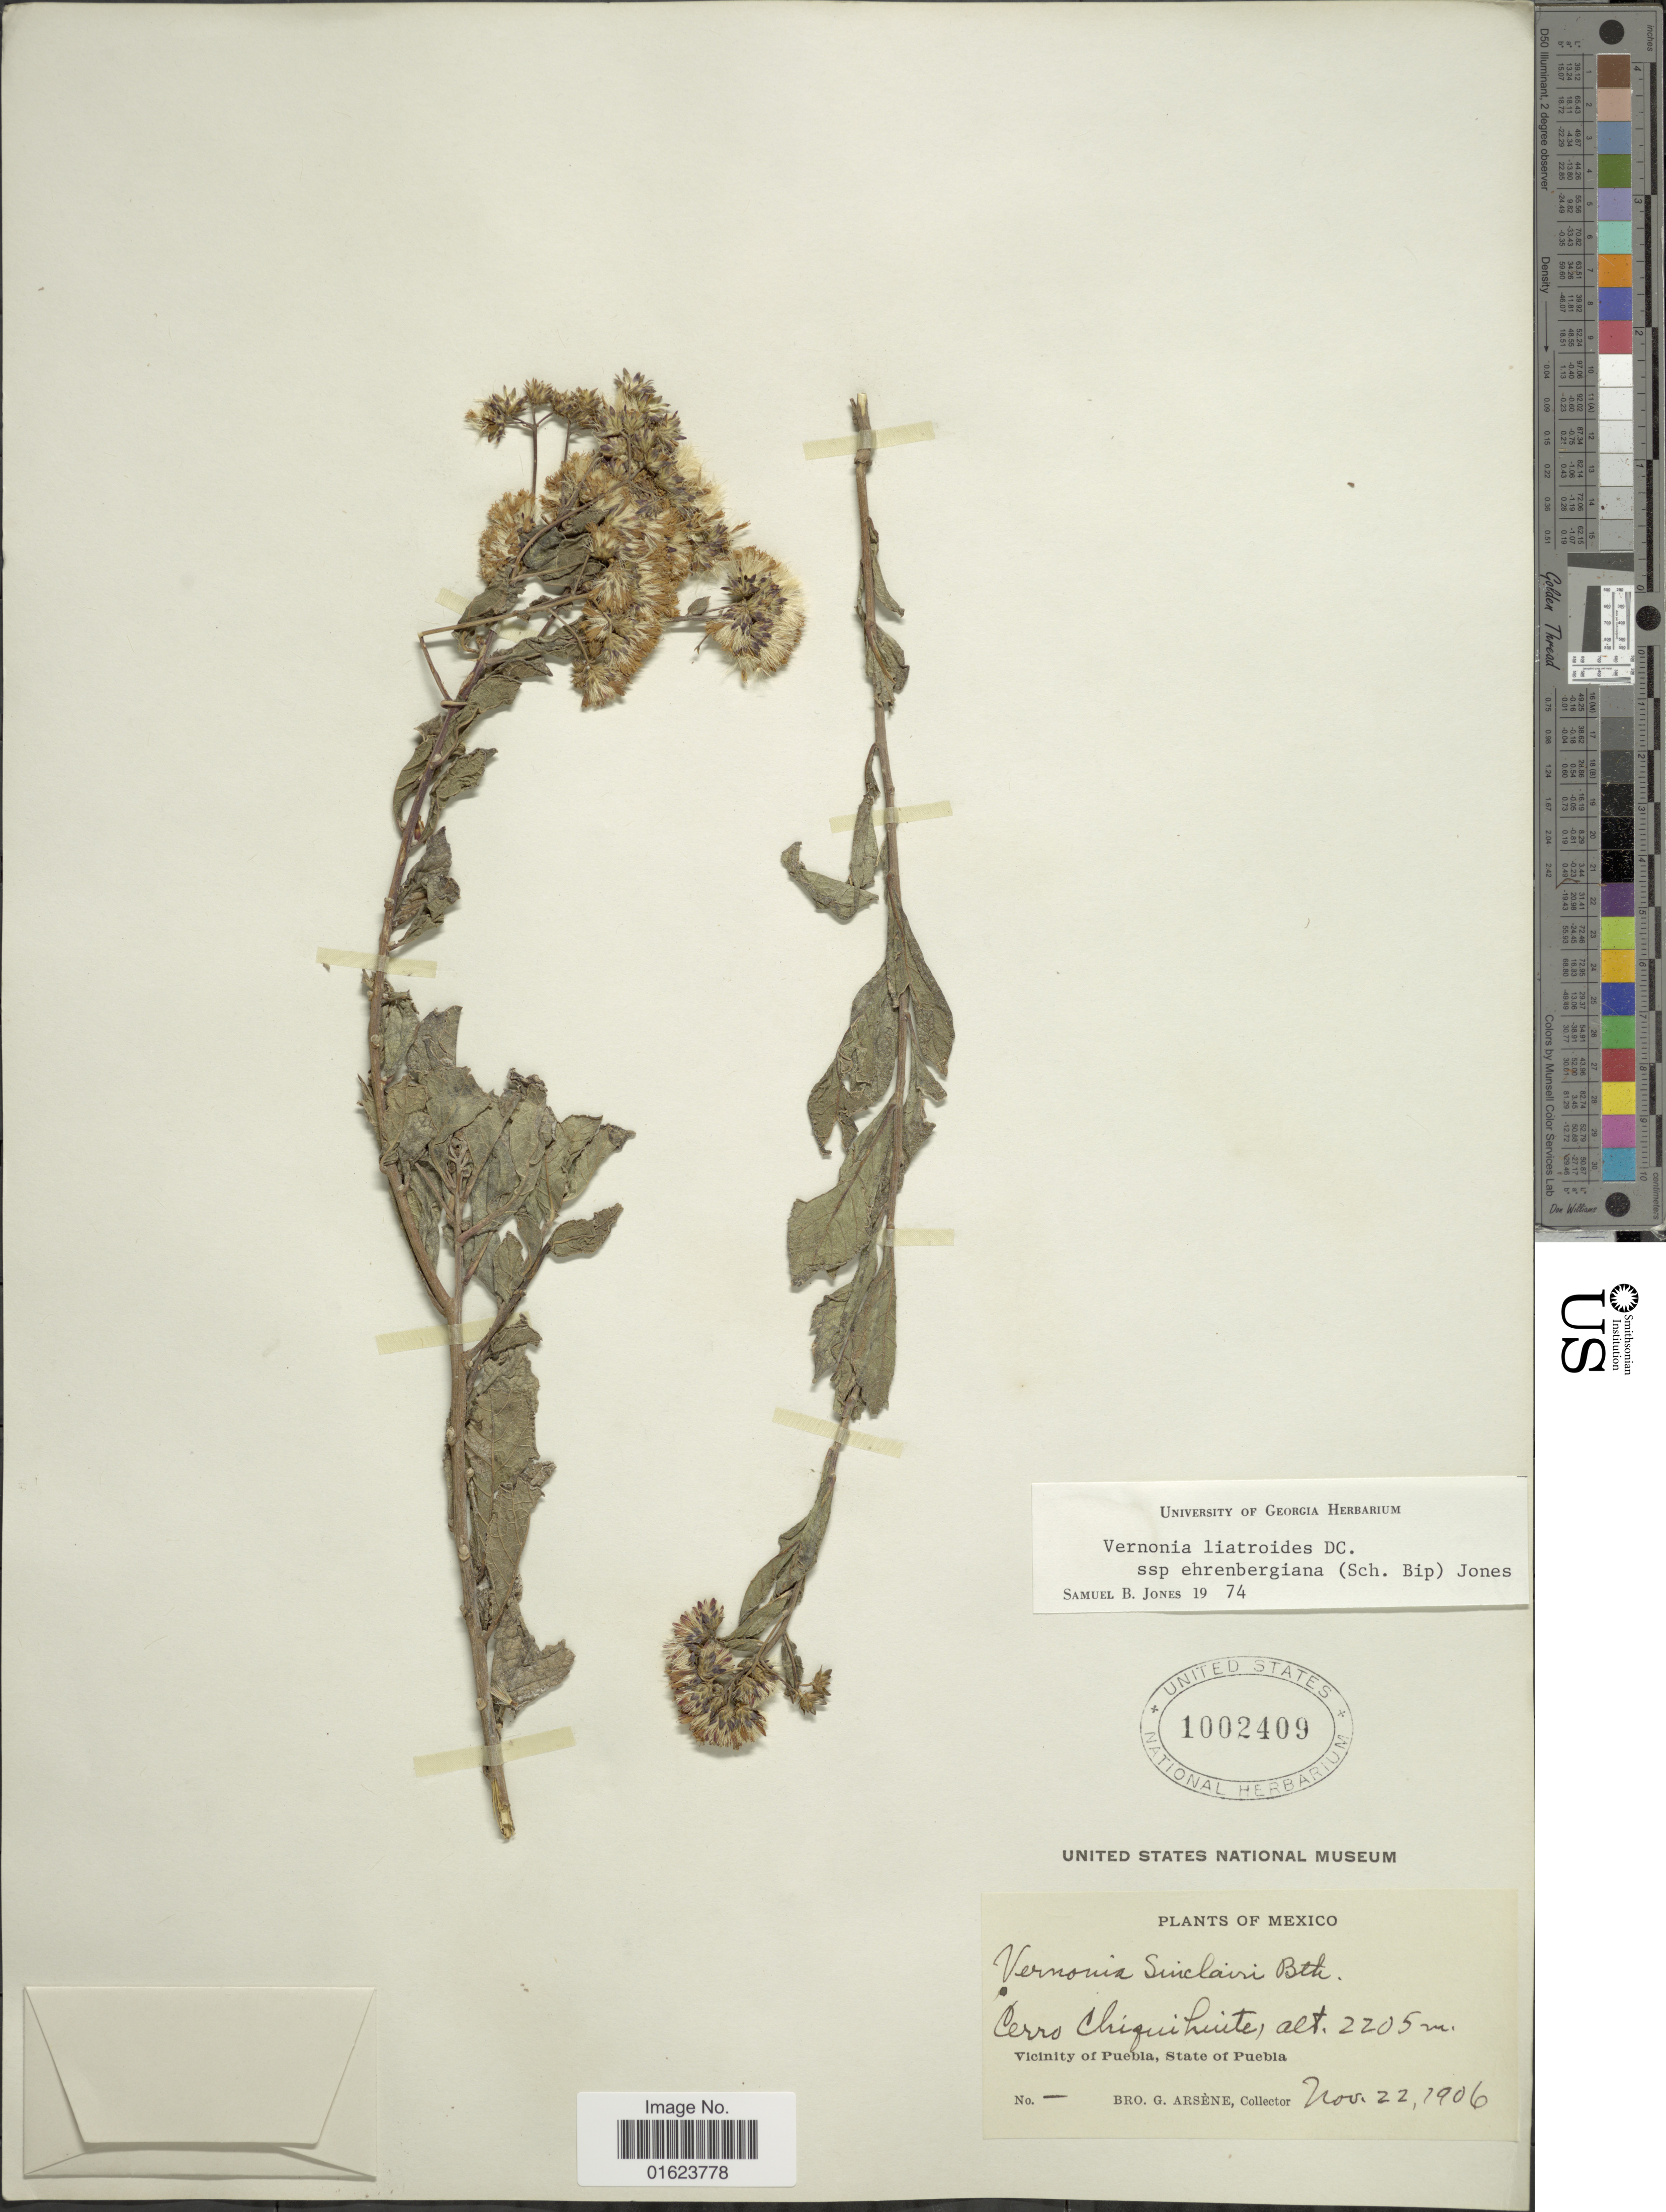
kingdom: Plantae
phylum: Tracheophyta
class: Magnoliopsida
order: Asterales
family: Asteraceae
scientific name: Vickianthus liatroides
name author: (DC.) H. Rob.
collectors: Bro. G. Arsène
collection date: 1906-11-22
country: Mexico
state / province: Puebla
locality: Cerro Chiquihuite, Vicinity of Puebla, State of Puebla.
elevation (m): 2205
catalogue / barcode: US 1002409